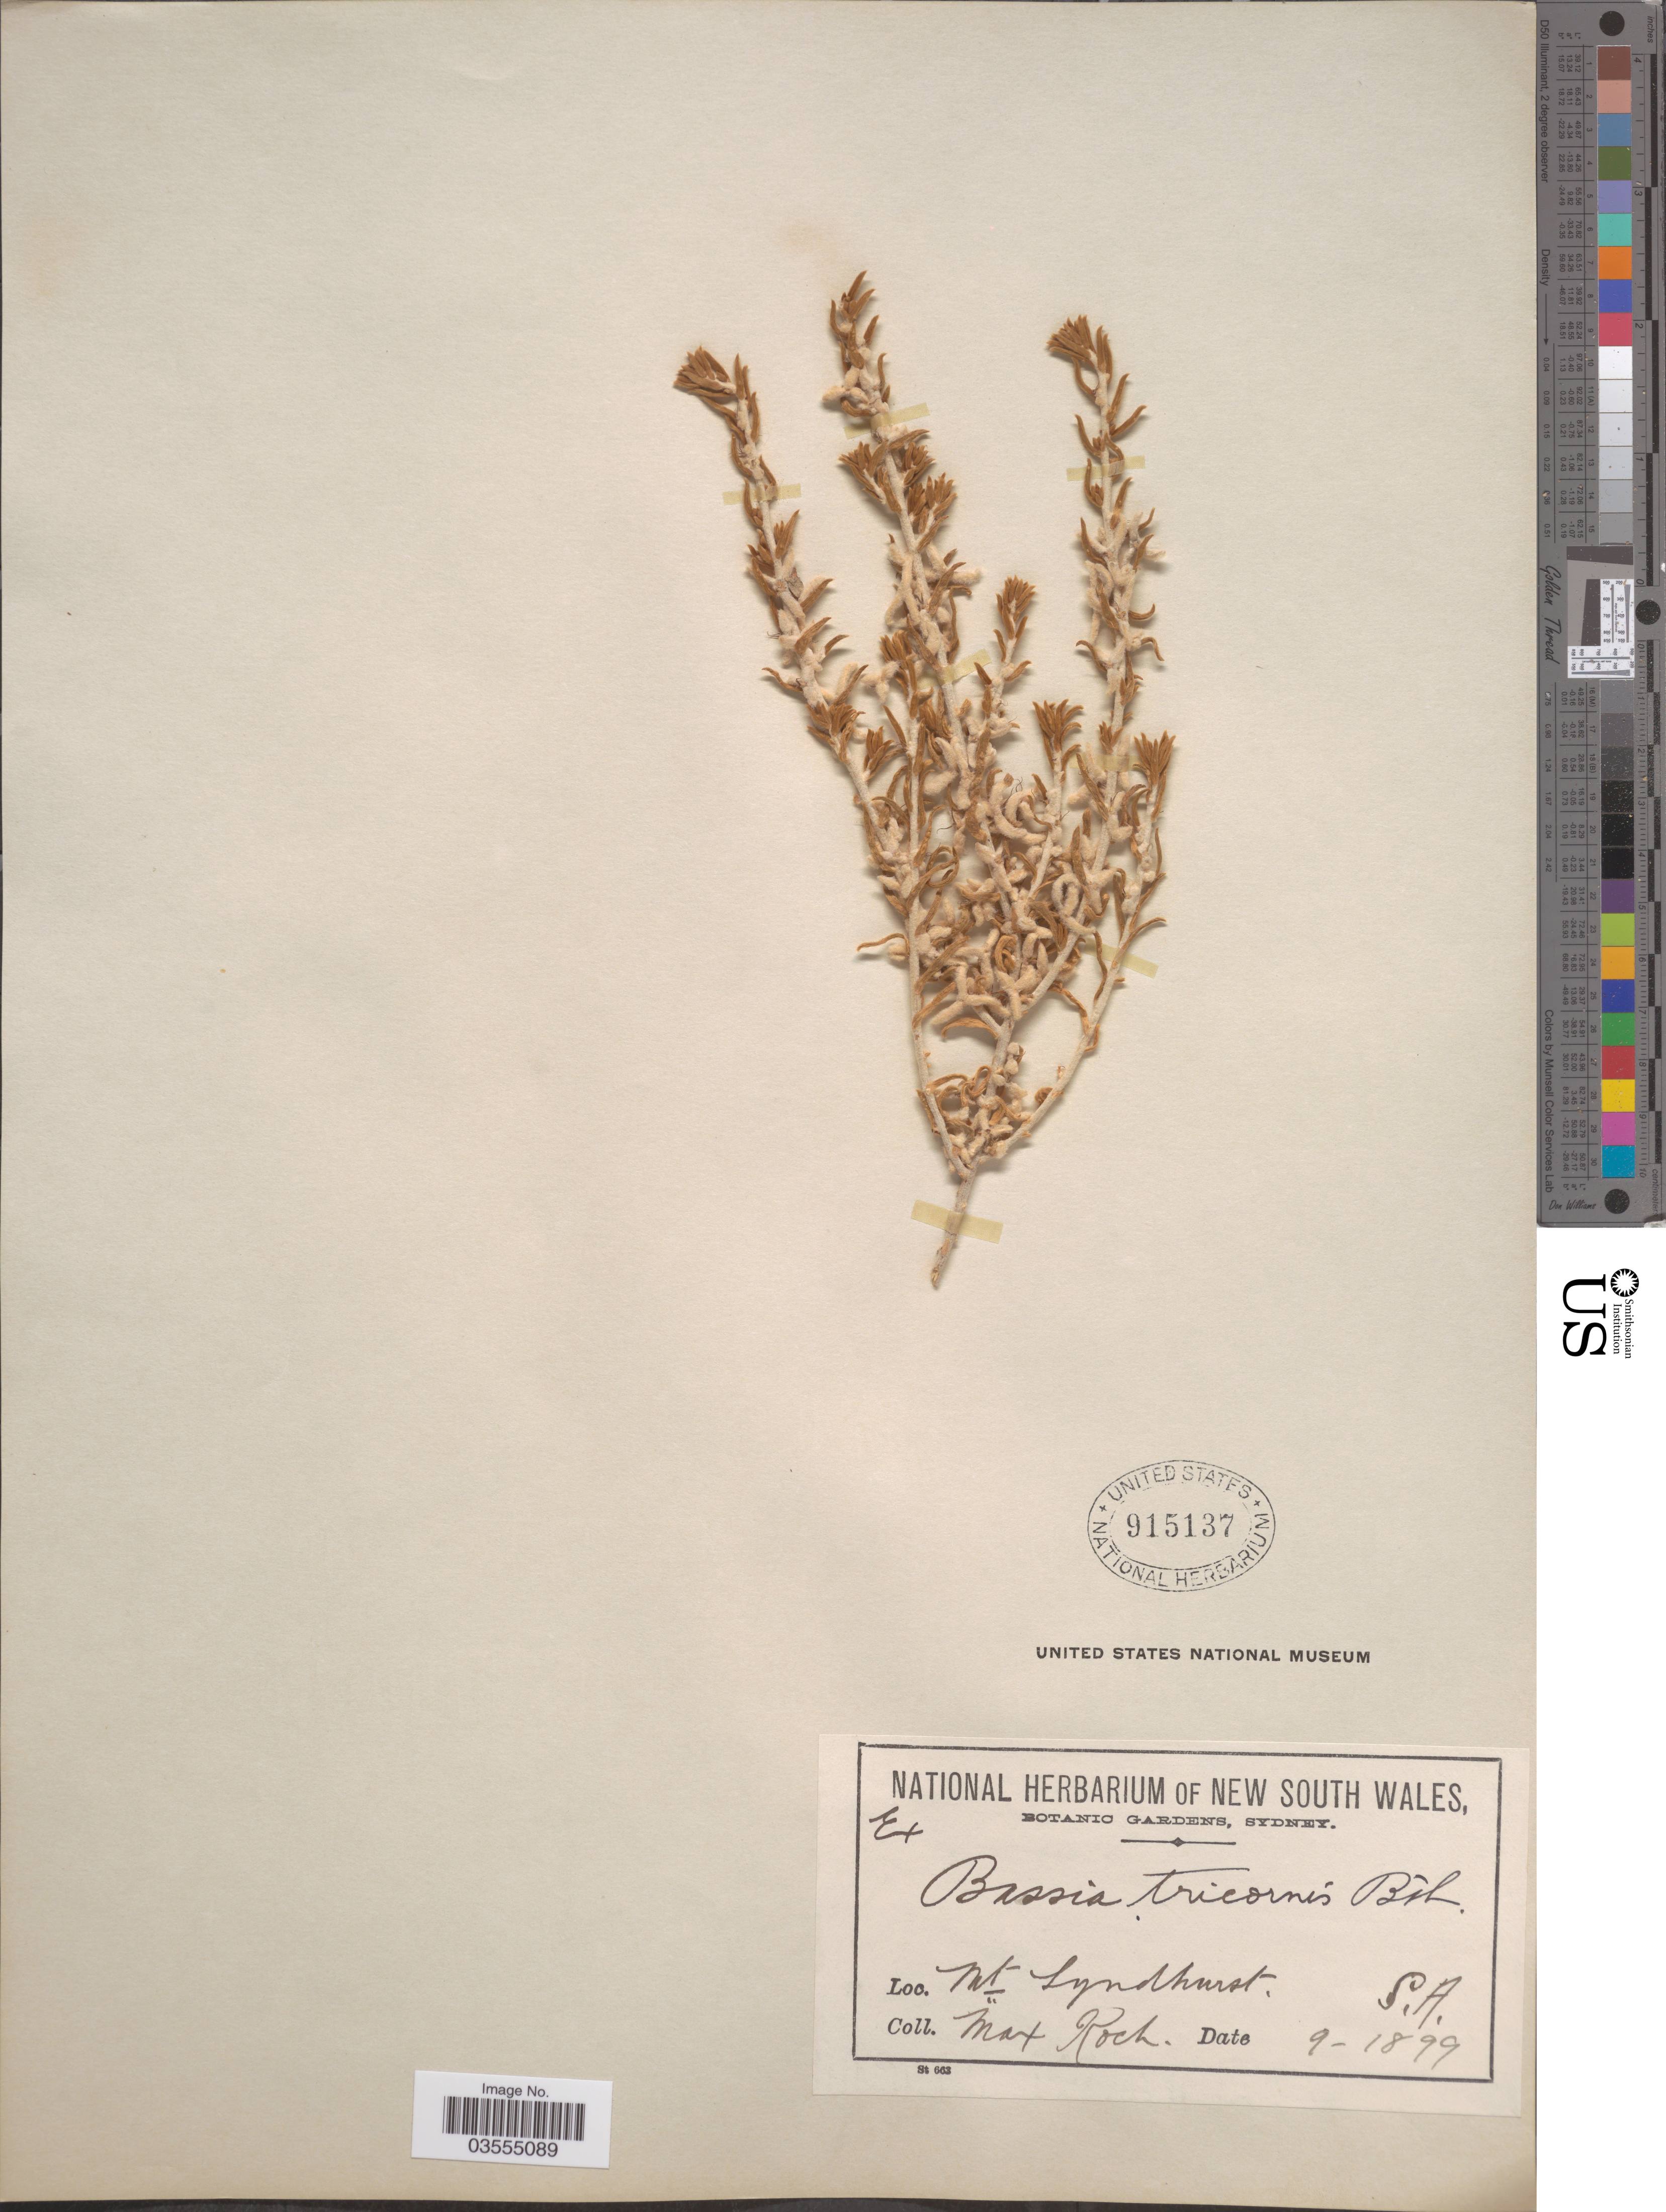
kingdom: Plantae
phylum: Tracheophyta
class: Magnoliopsida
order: Caryophyllales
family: Amaranthaceae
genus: Malacocera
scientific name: Malacocera tricornis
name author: (Benth.) Anderson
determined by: Spooner, A. G.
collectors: M. Koch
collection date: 1899-09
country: Australia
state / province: South Australia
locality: Mt Lyndhurst.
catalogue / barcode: US 915137